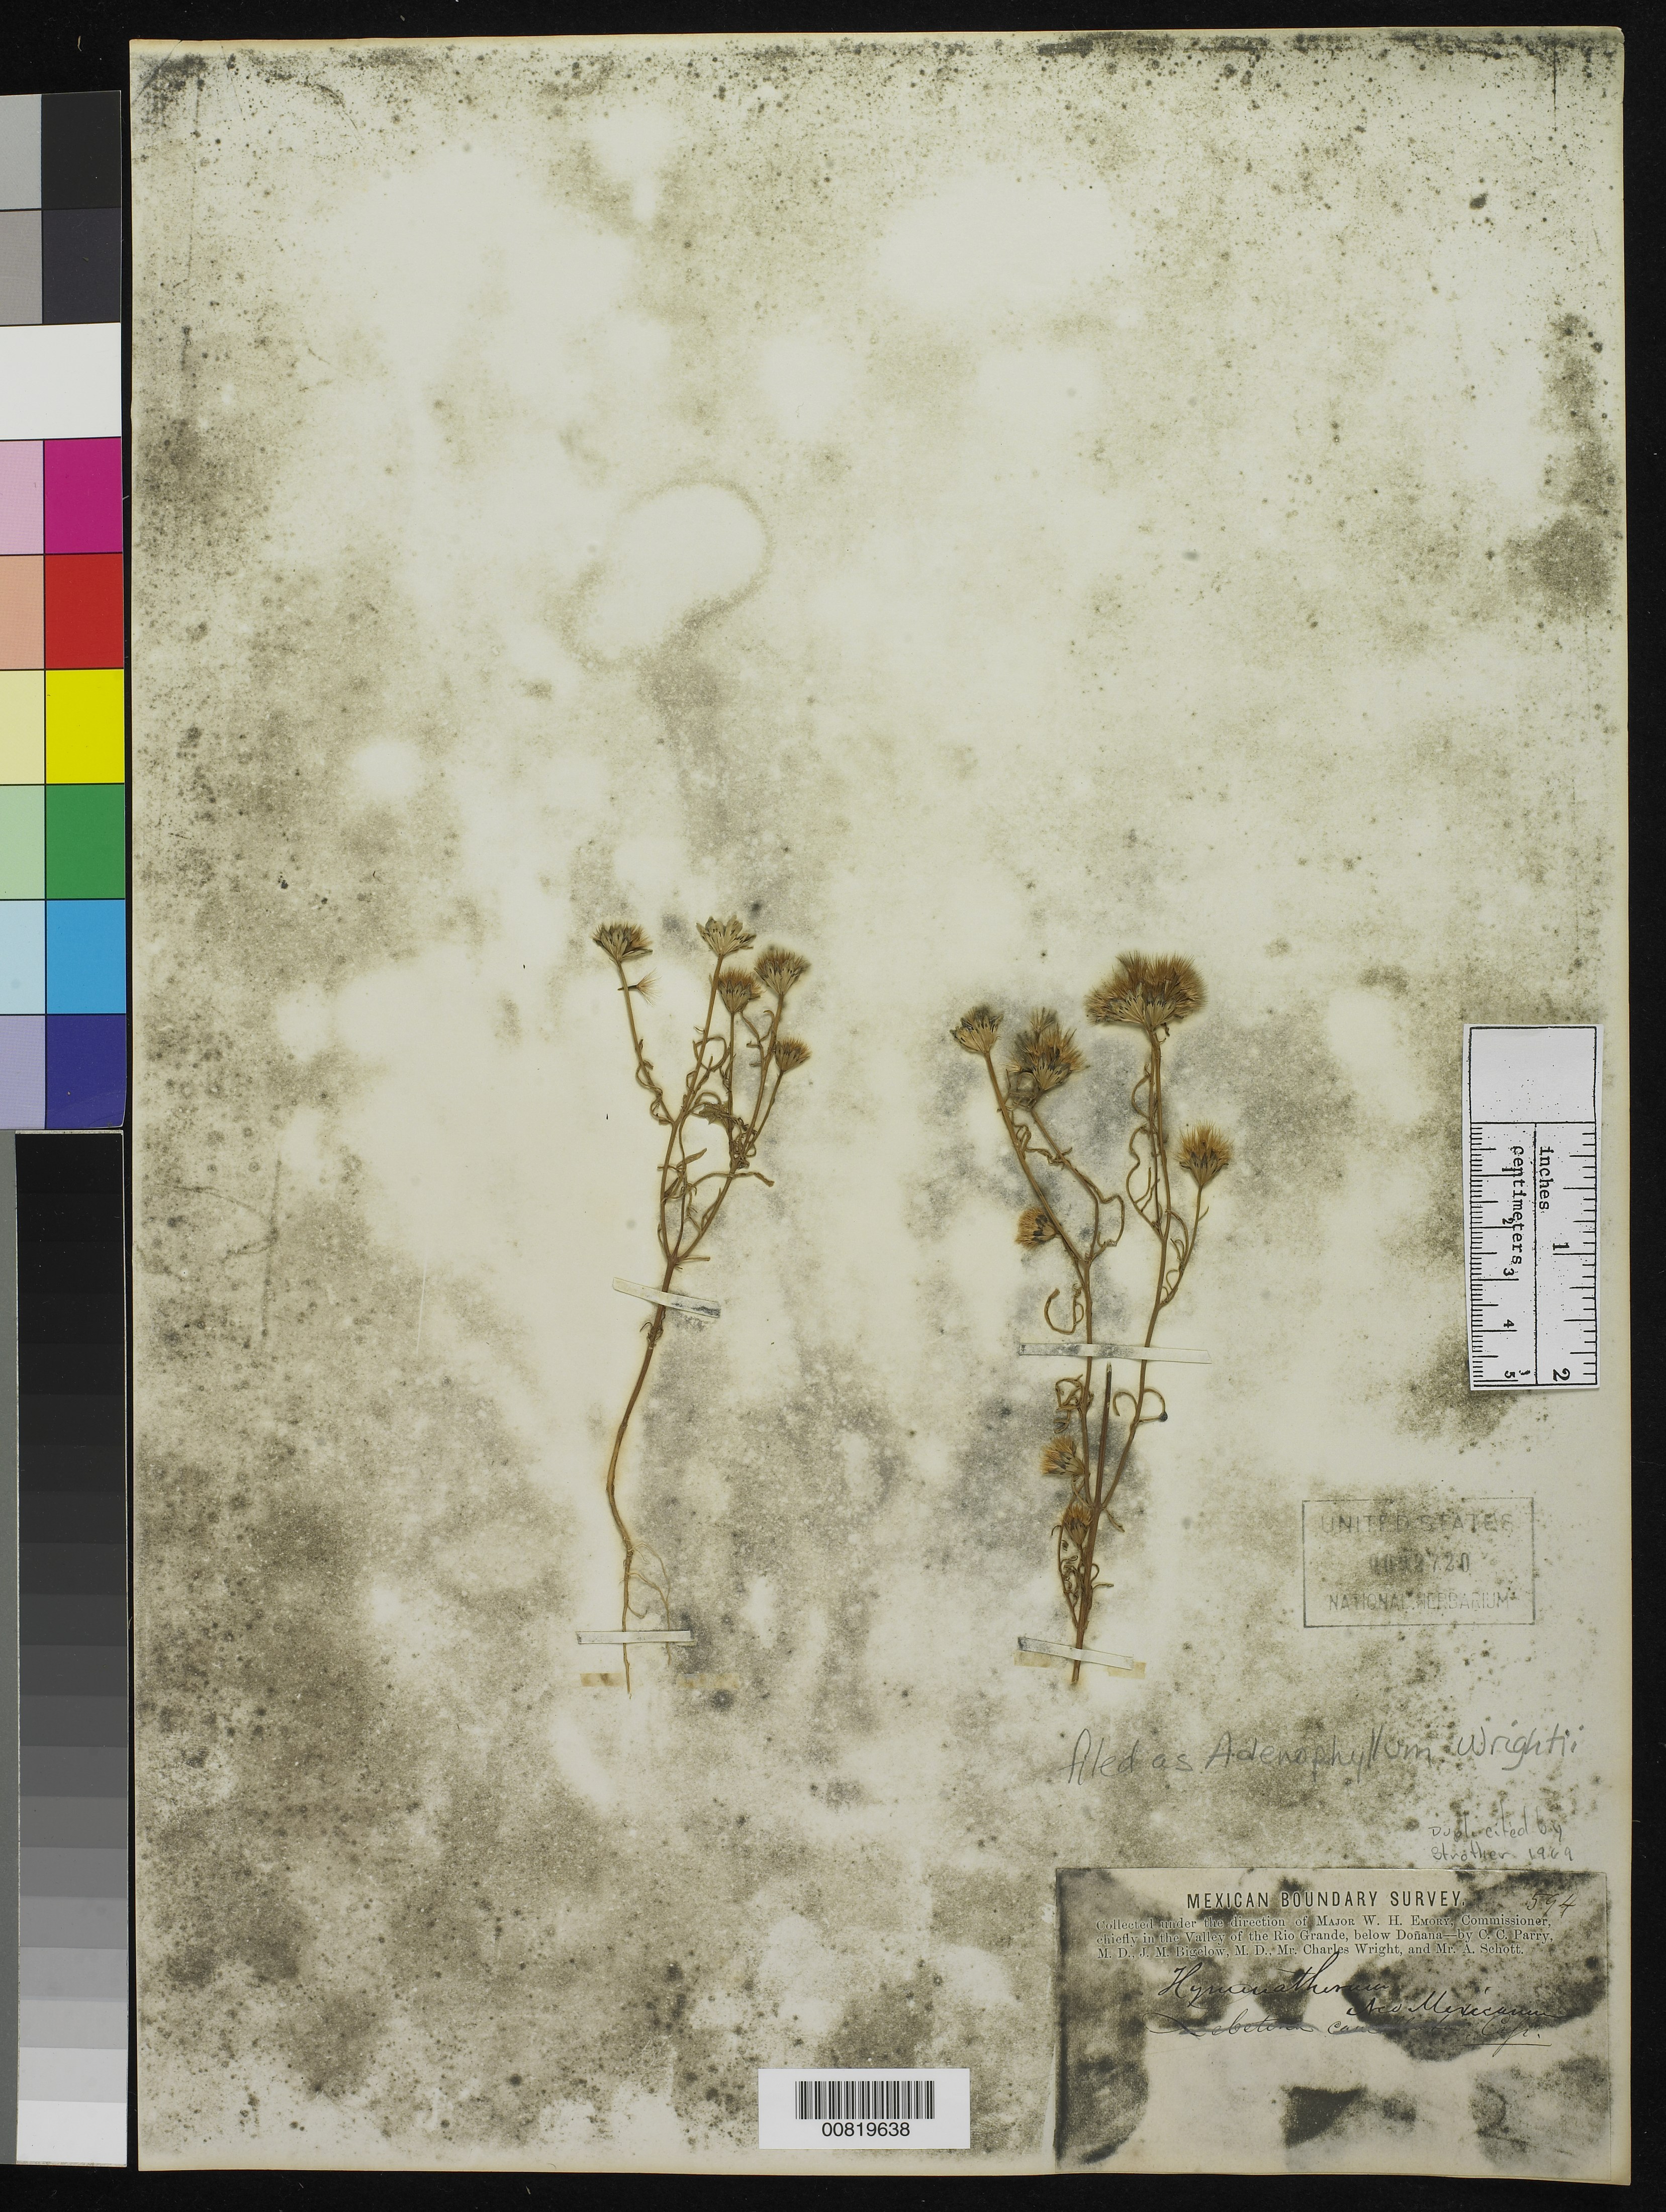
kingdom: Plantae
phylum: Tracheophyta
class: Magnoliopsida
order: Asterales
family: Asteraceae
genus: Adenophyllum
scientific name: Adenophyllum wrightii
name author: A. Gray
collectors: C. C. Parry, J. M. Bigelow, C. Wright & A. C. V. Schott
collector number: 594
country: United States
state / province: New Mexico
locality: Valley of the Rio Grande, below Doñana, New Mexico.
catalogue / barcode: US 92720